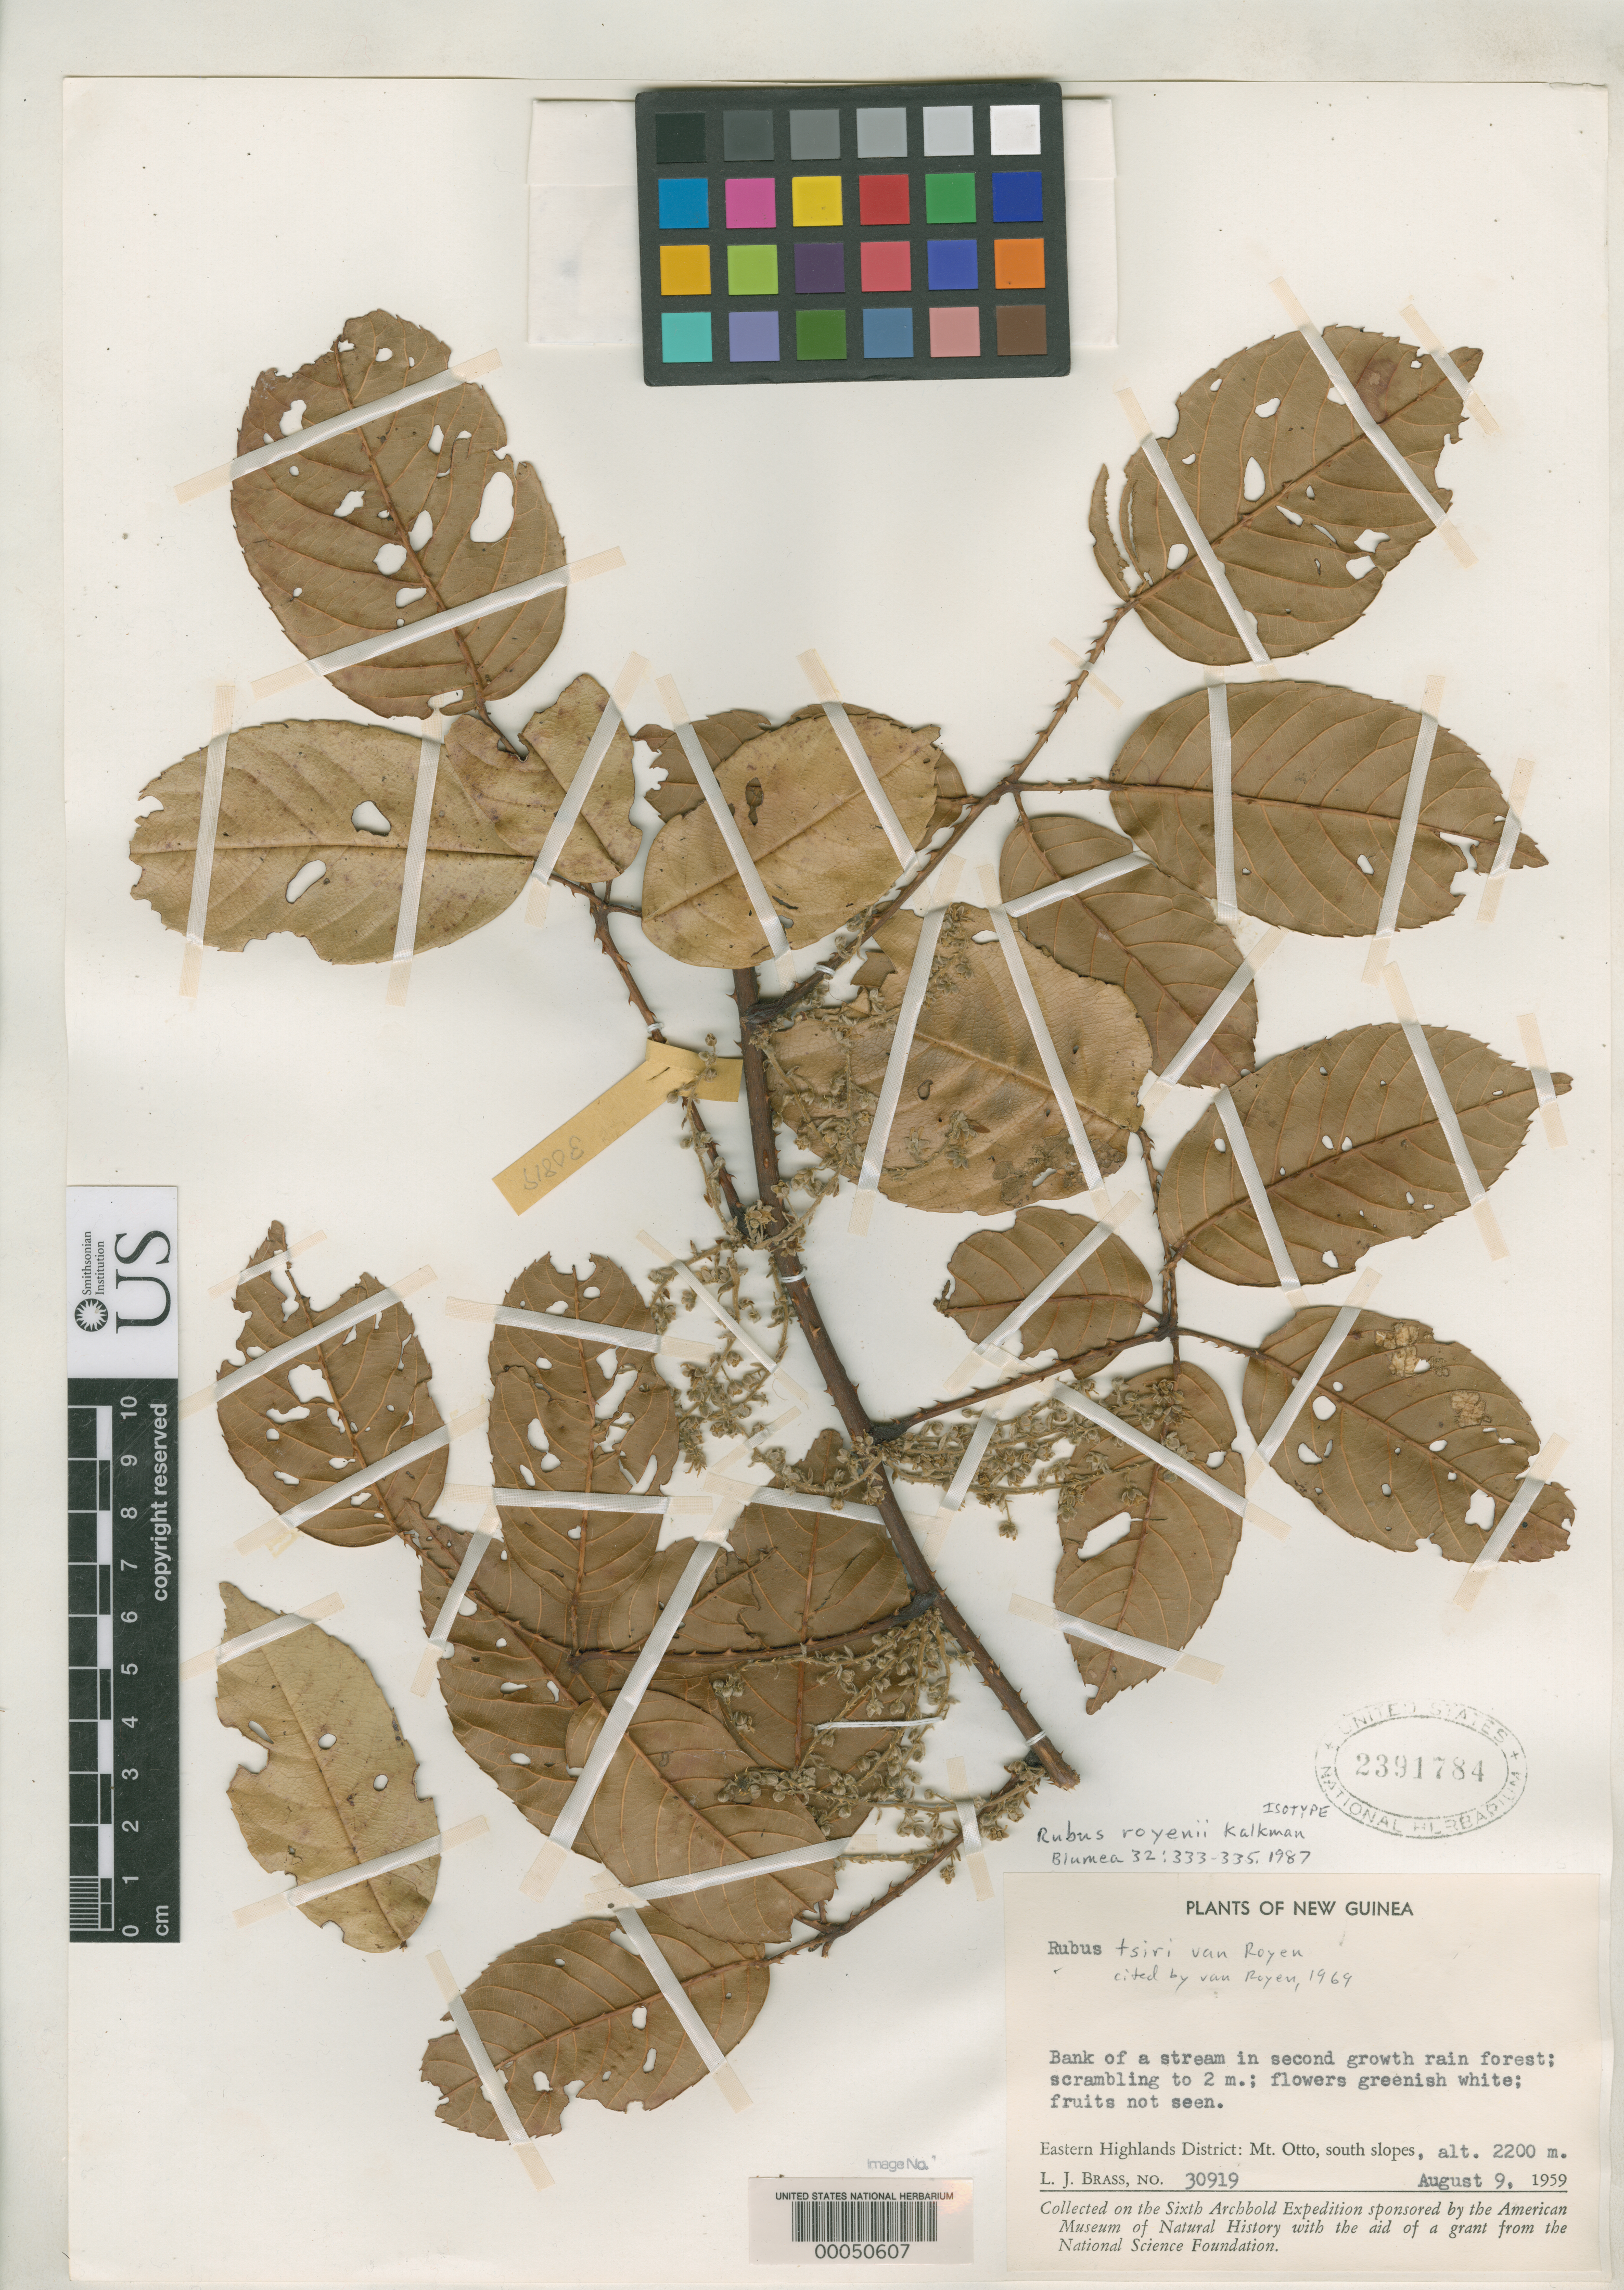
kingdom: Plantae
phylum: Tracheophyta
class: Magnoliopsida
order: Rosales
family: Rosaceae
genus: Rubus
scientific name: Rubus royenii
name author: Kalkman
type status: Isotype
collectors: L. J. Brass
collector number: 30919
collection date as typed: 09 Aug 1959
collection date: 1959-08-09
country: Papua New Guinea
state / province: Eastern Highlands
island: New Guinea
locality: Mount Otto, S slopes.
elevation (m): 2200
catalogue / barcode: US 2391784